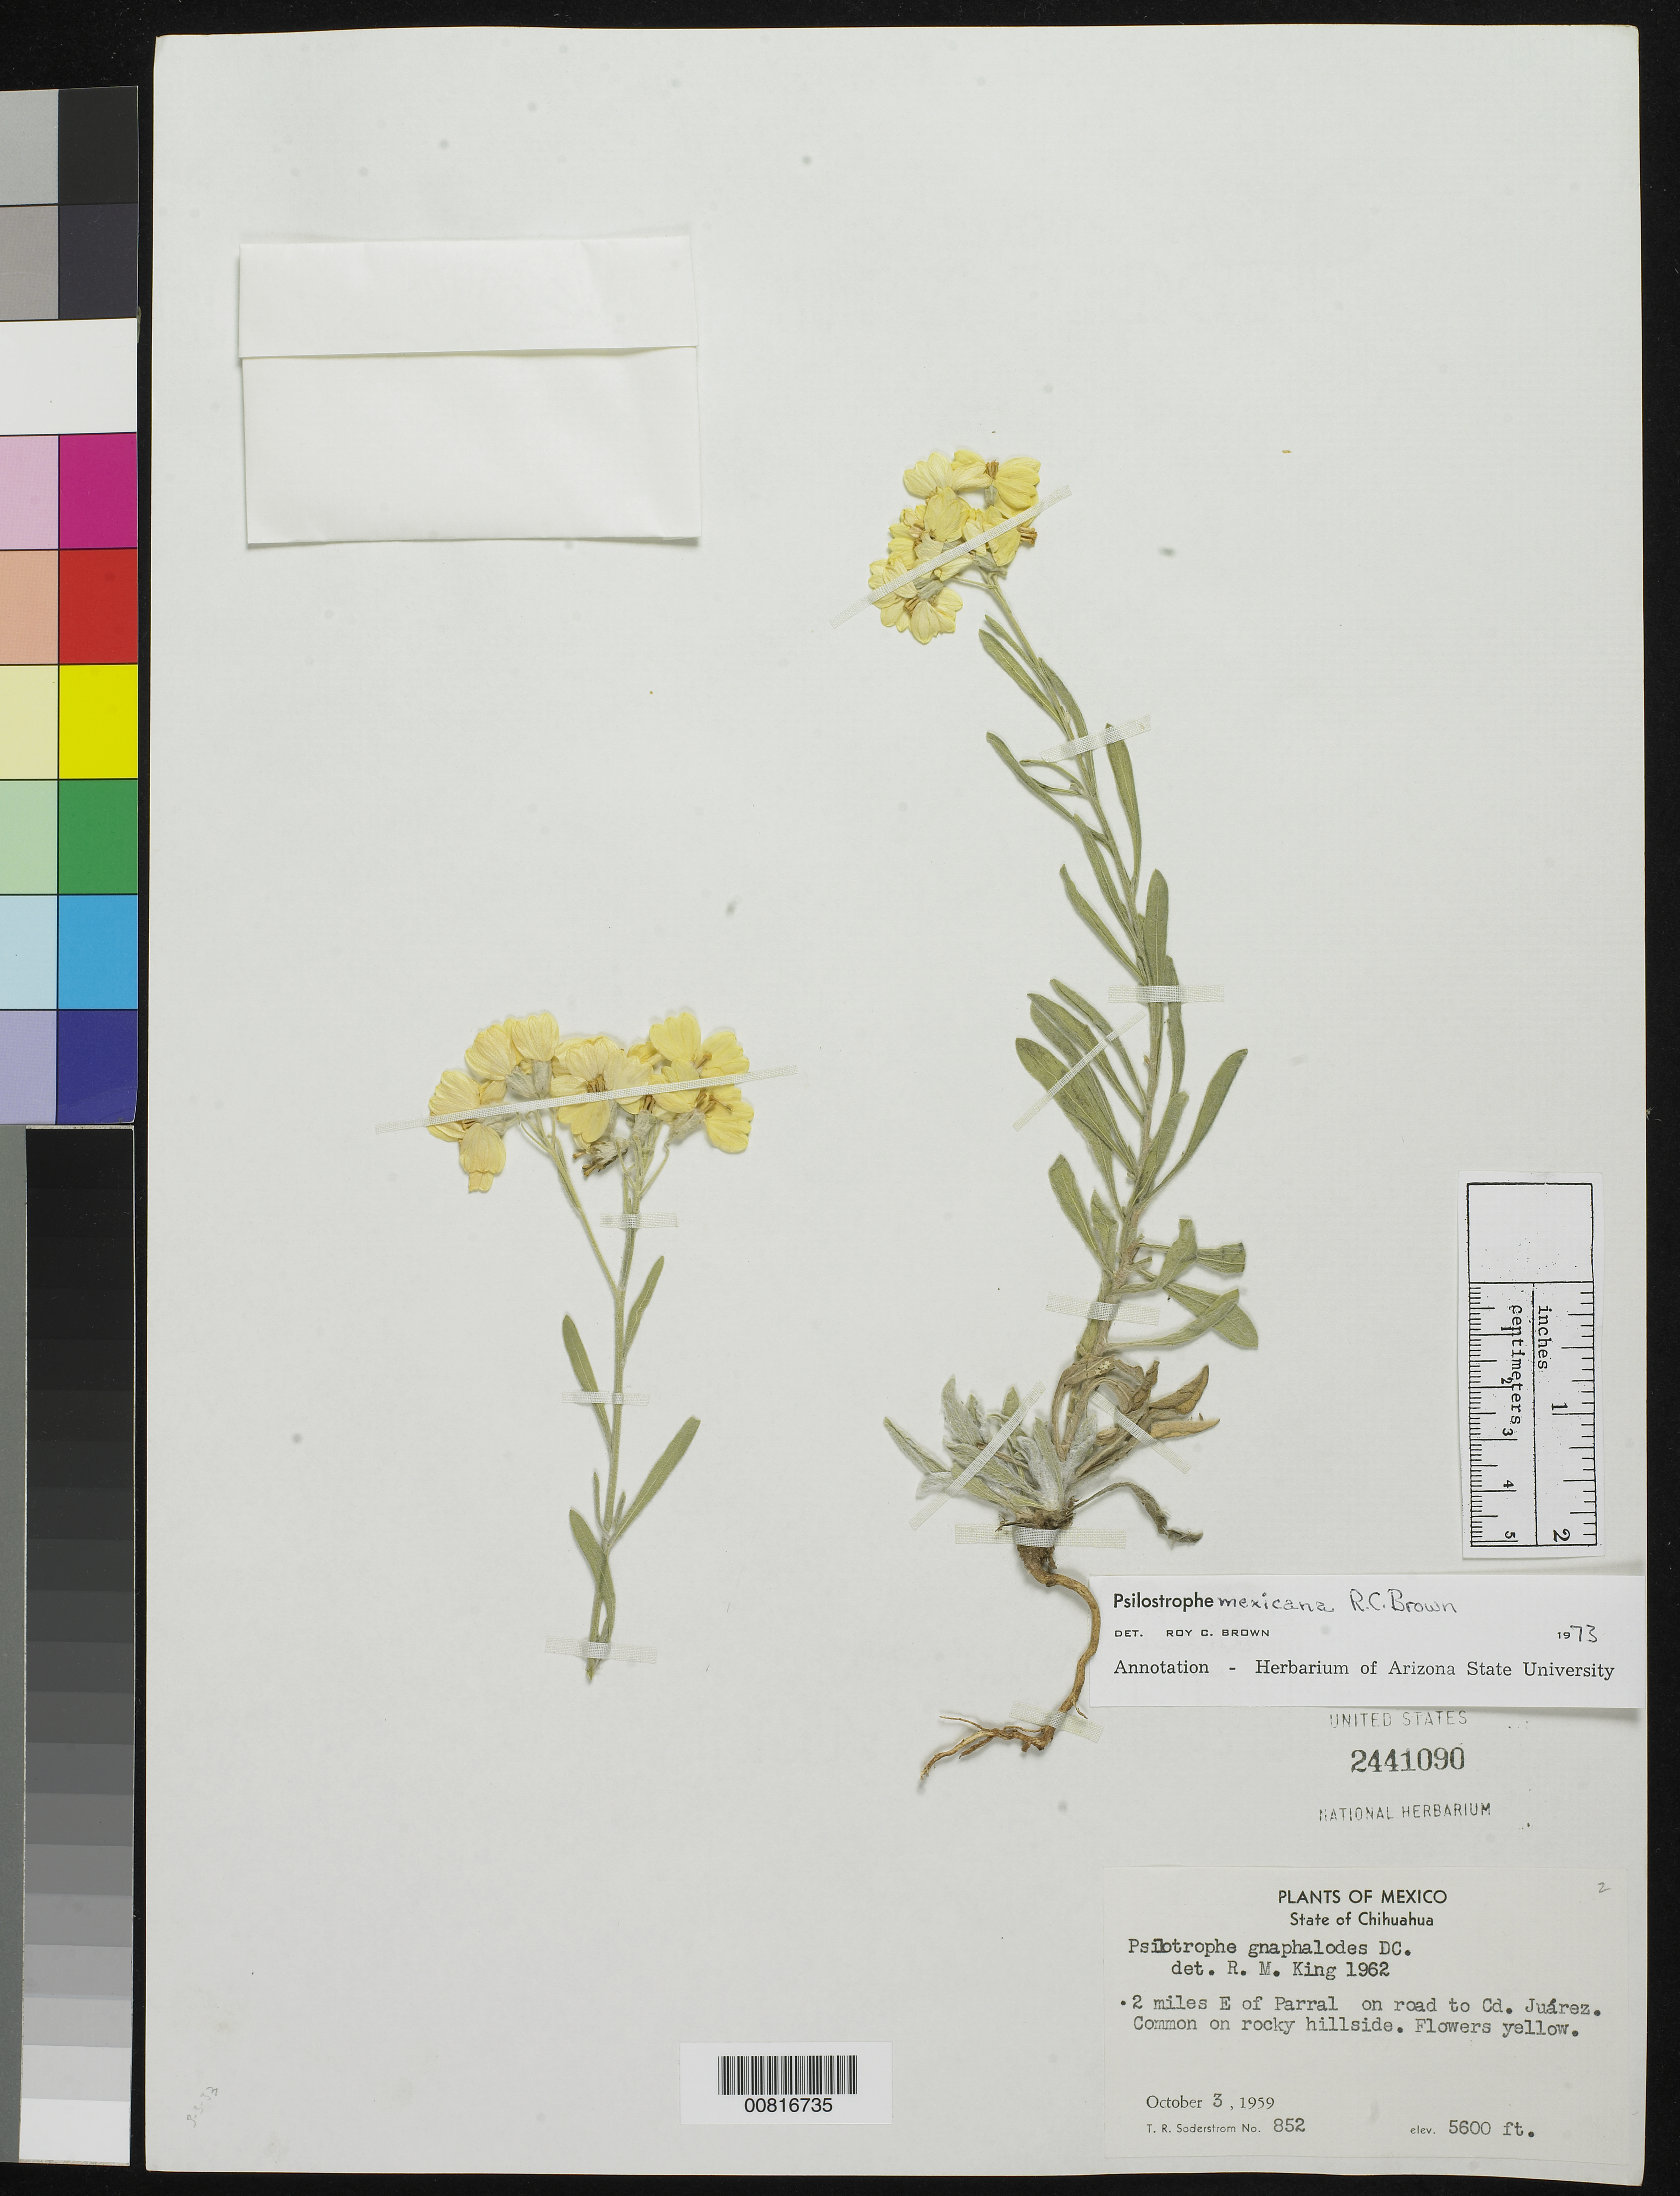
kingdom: Plantae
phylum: Tracheophyta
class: Magnoliopsida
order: Asterales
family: Asteraceae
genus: Psilostrophe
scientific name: Psilostrophe mexicana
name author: R.C. Br.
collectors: T. R. Soderstrom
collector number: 852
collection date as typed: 03 Oct 1959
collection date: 1959-10-03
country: Mexico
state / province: Chihuahua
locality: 2 miles E of Parral on road to Cd. Juárez.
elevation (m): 1707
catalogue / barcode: US 2441090